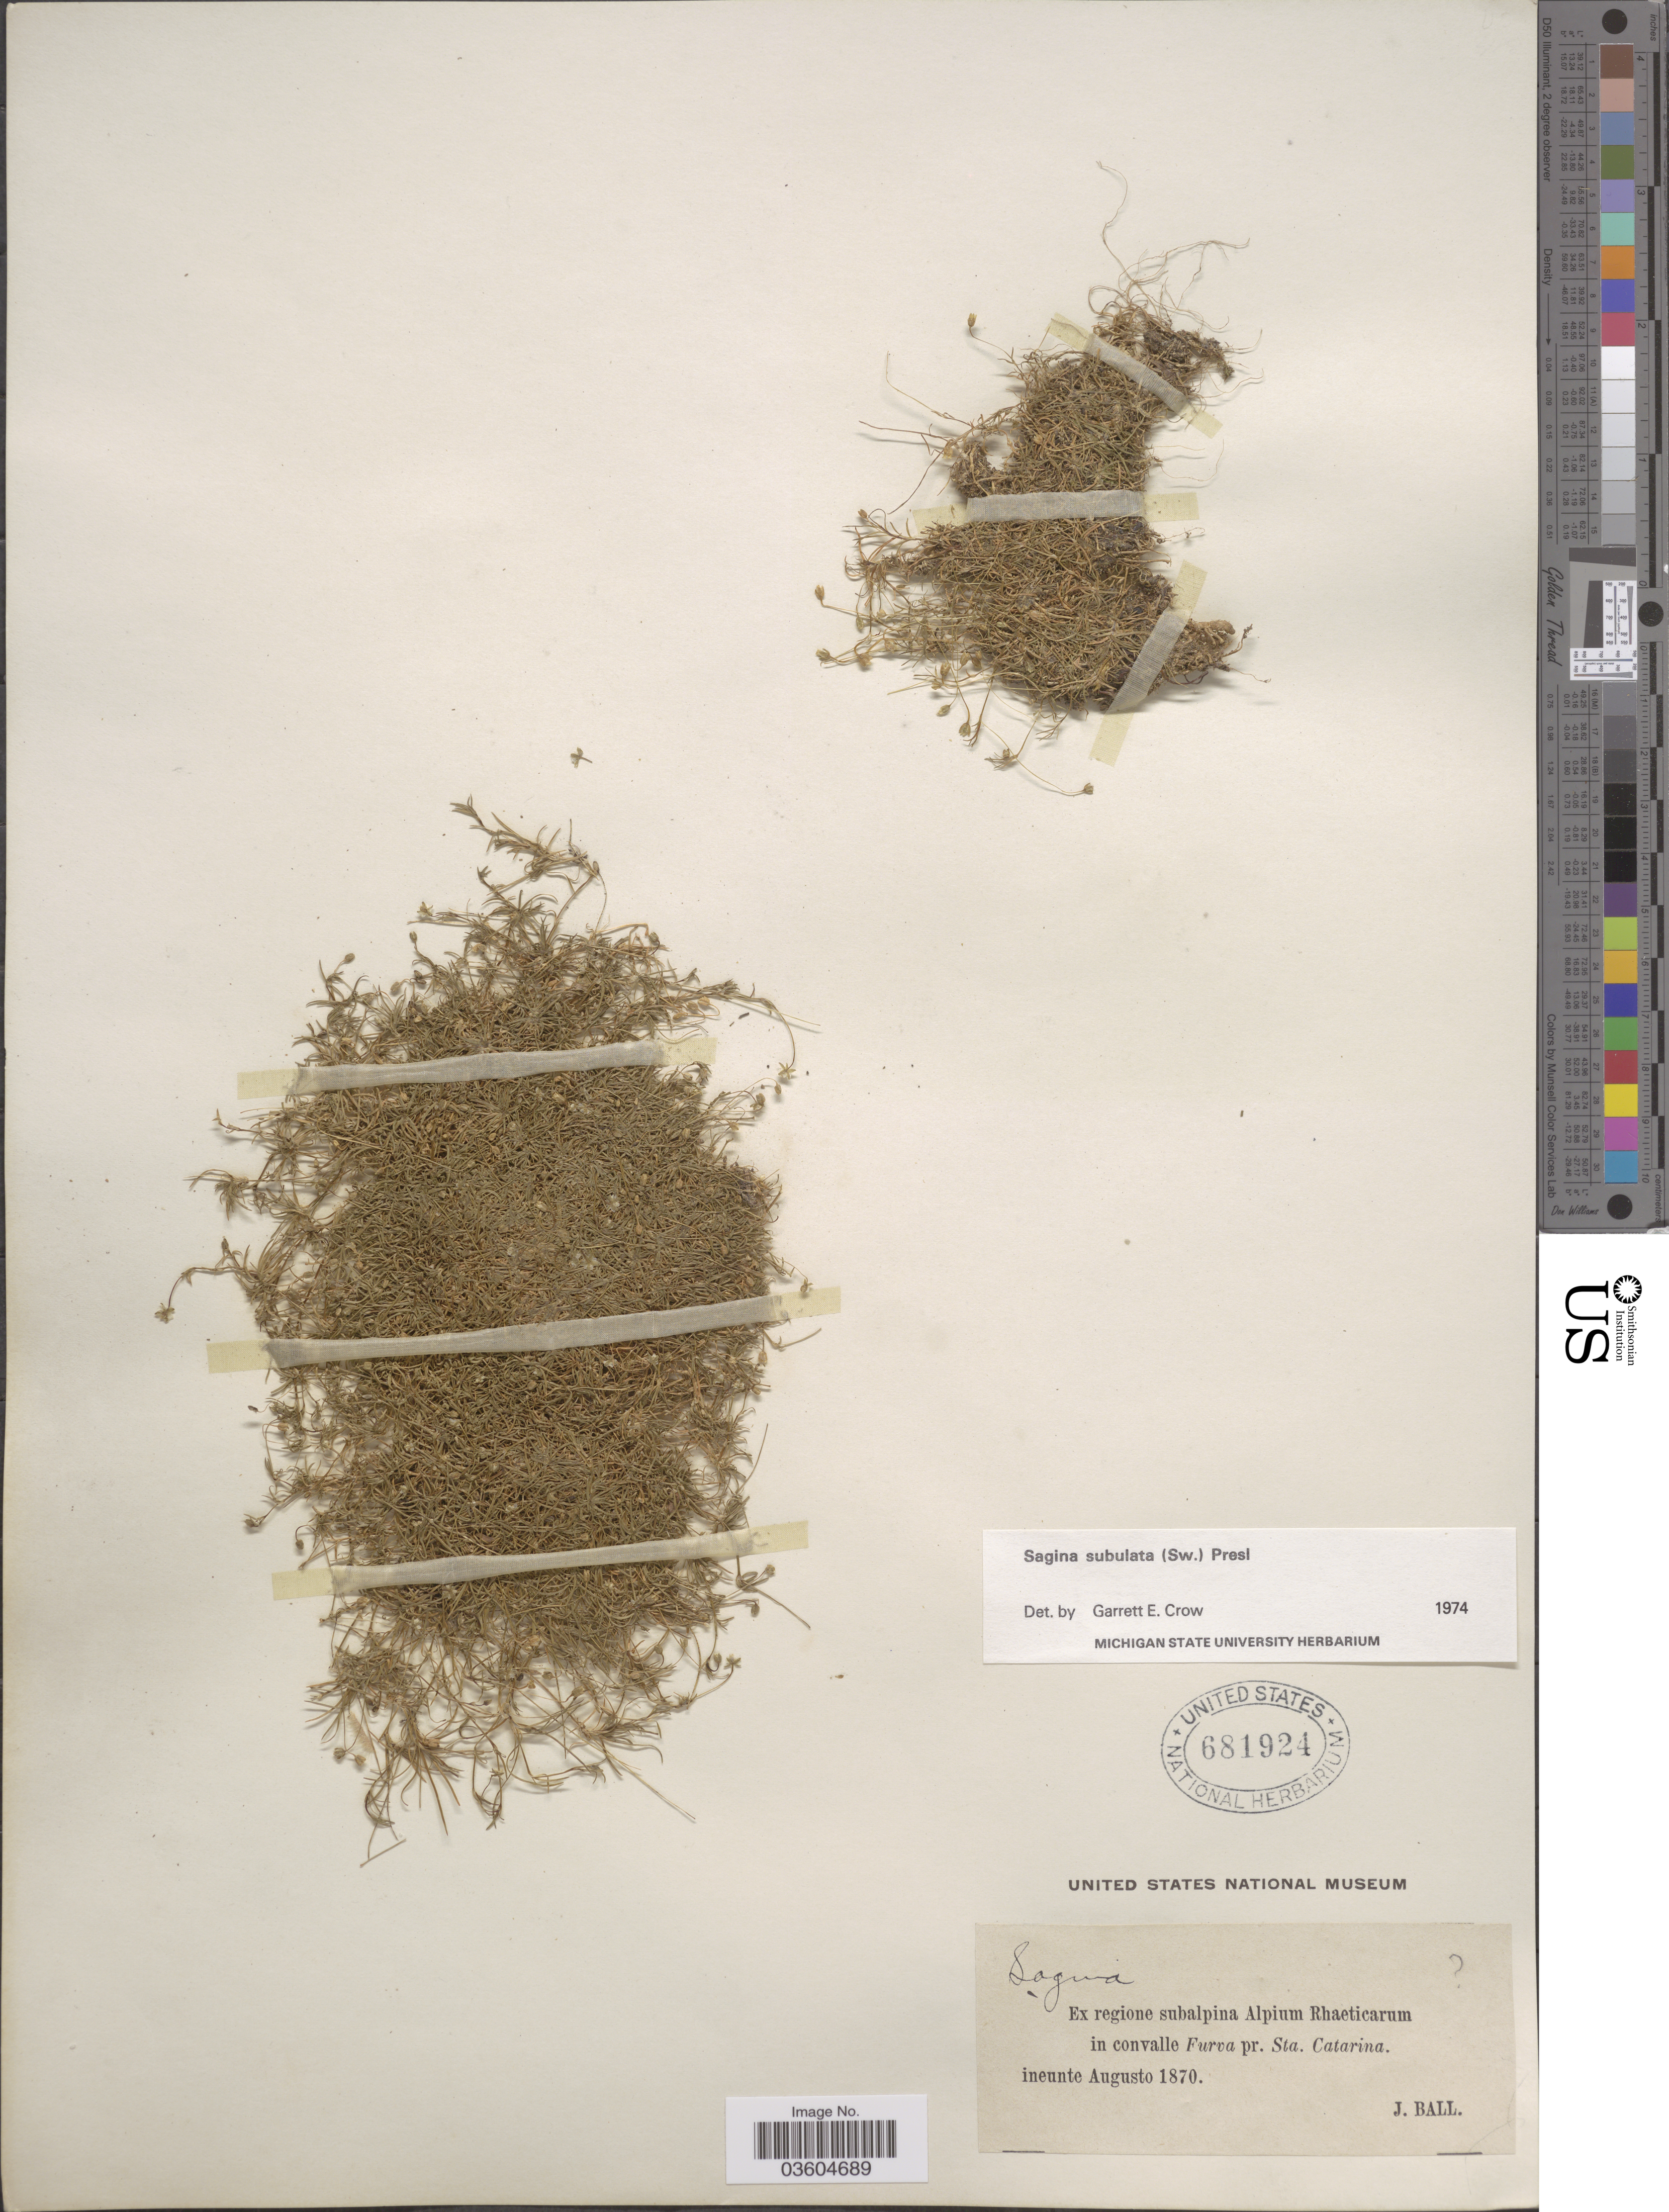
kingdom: Plantae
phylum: Tracheophyta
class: Magnoliopsida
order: Caryophyllales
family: Caryophyllaceae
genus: Sagina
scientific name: Sagina subulata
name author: (Sw.) C. Presl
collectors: J. Ball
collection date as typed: ineunte Augusto 1870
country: Italy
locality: Ex regione subalpina Alpium Rhaeticarum in convalle Furva pr. Sta. Catarina.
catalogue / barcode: US 681924